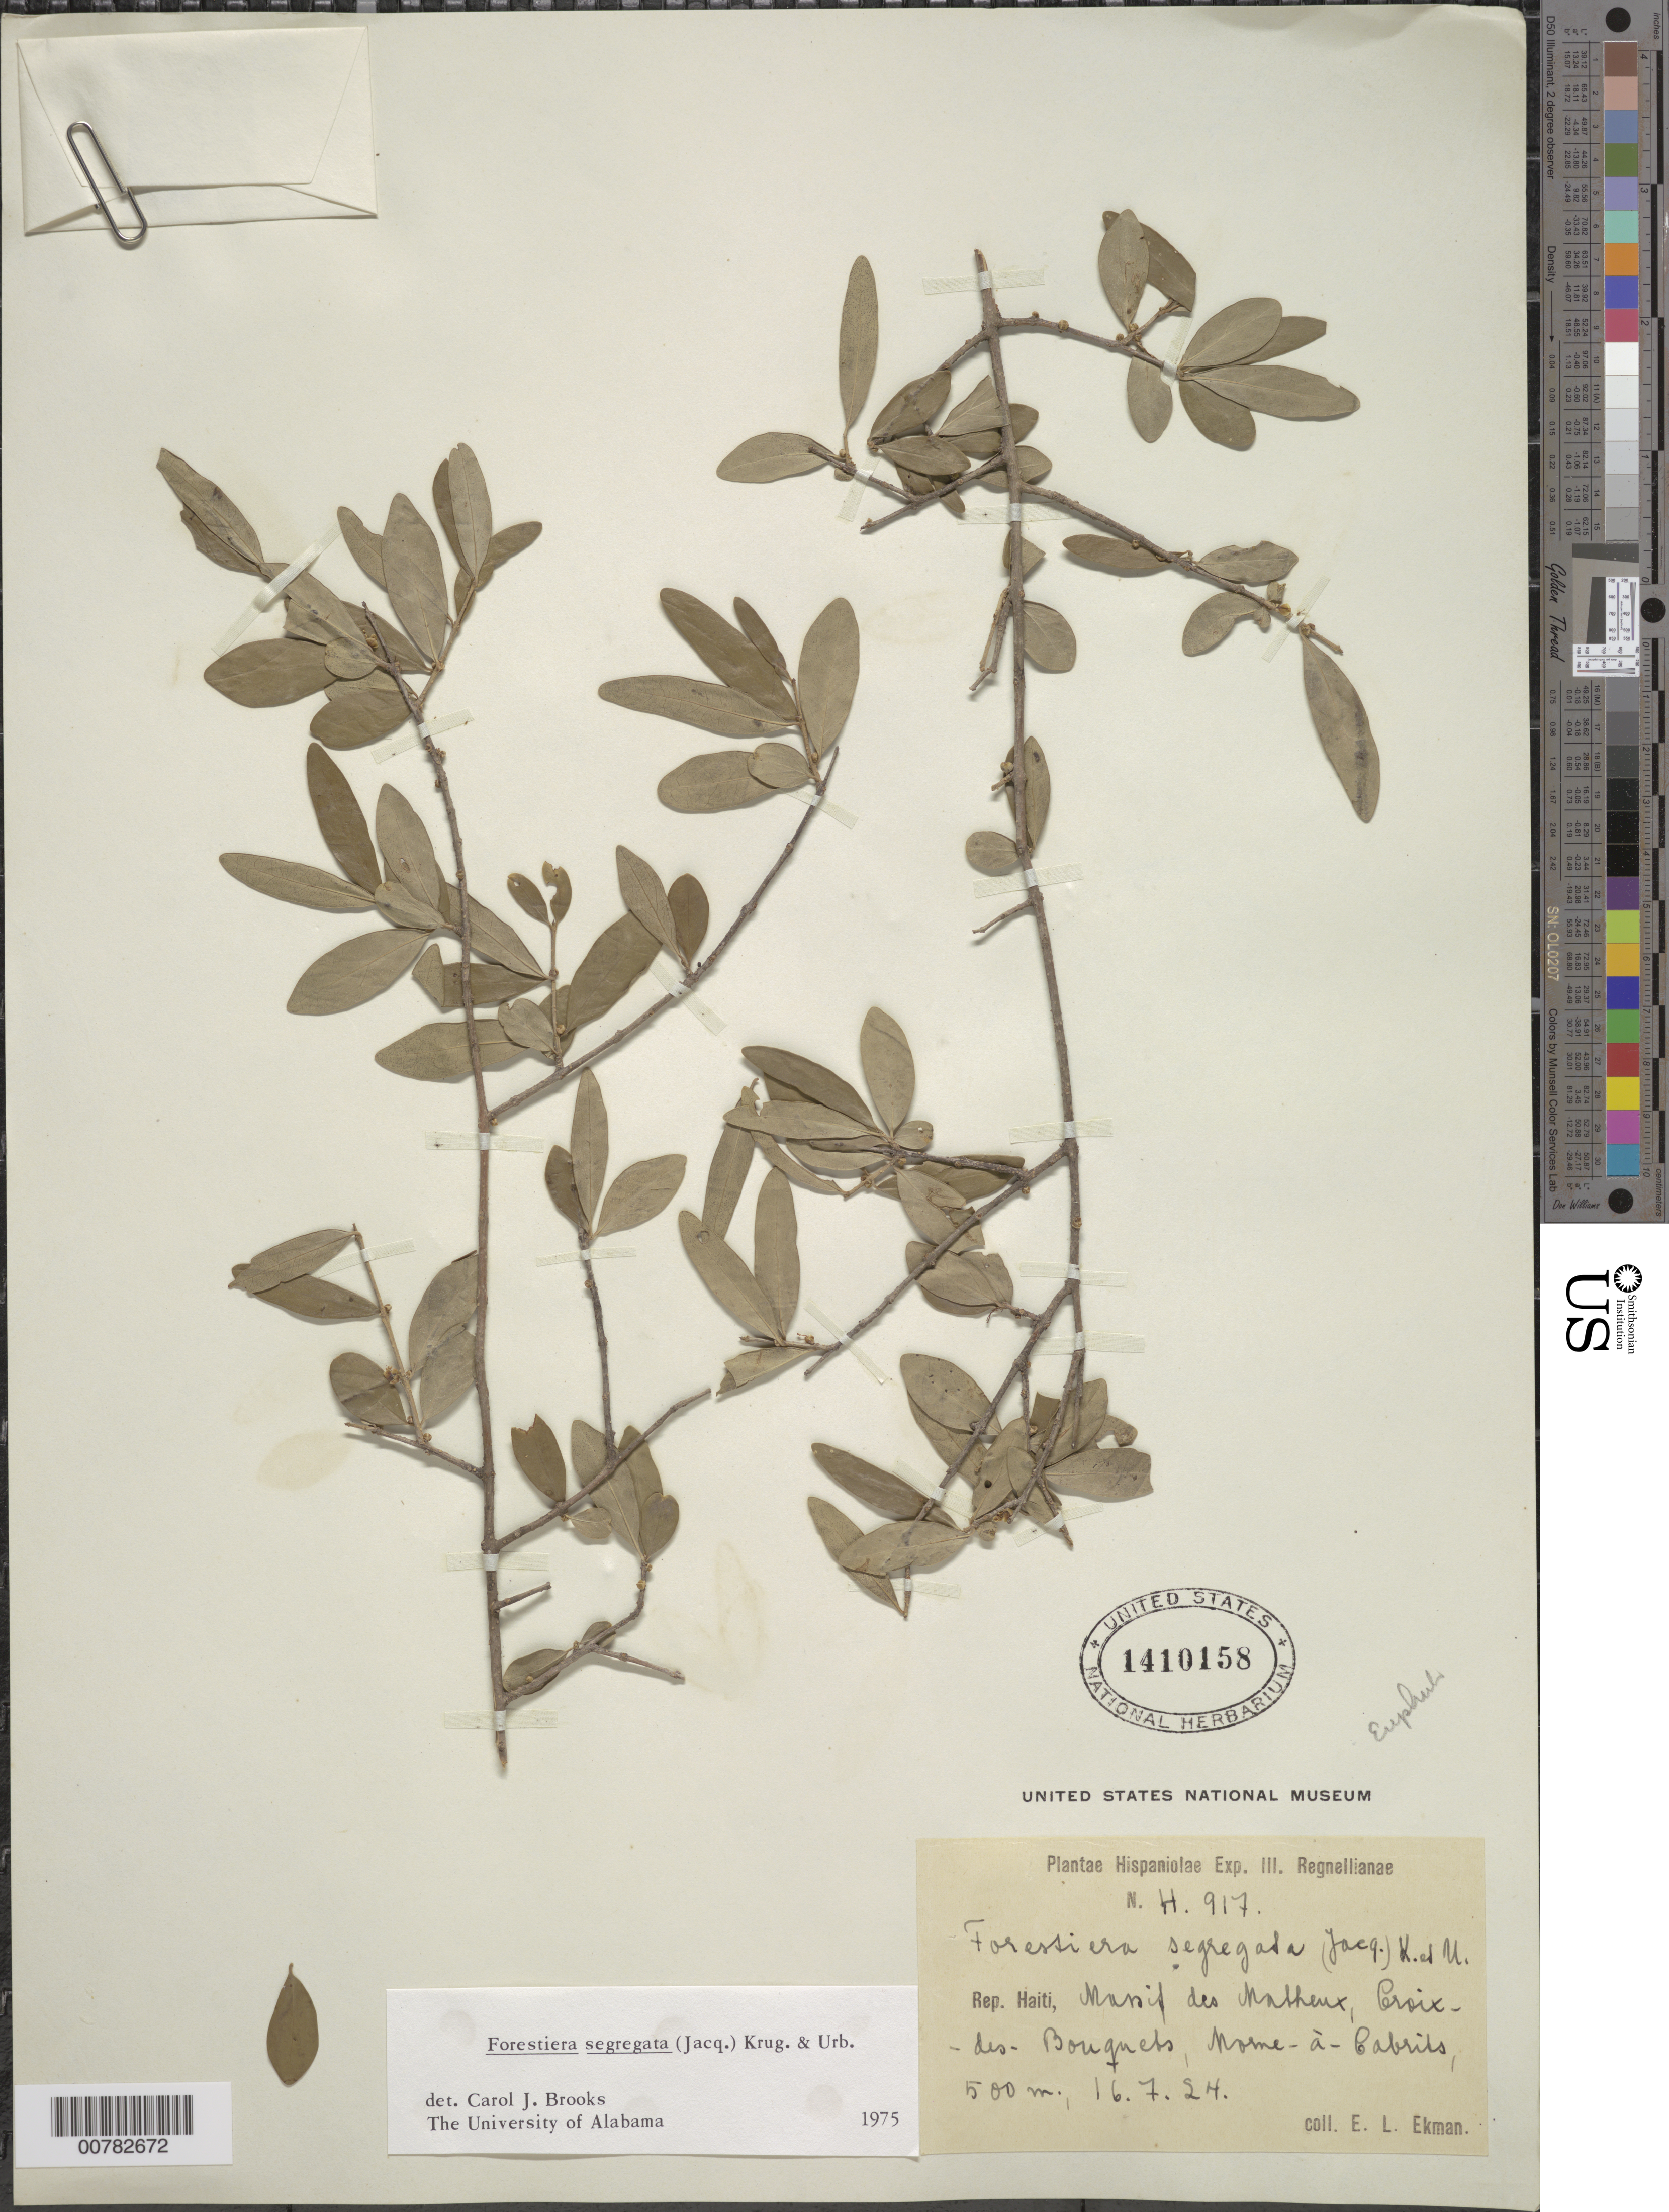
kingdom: Plantae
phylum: Tracheophyta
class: Magnoliopsida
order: Lamiales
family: Oleaceae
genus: Forestiera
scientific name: Forestiera segregata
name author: (Jacq.) Krug & Urb.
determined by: Brooks, Cecil J.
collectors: E. L. Ekman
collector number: H 917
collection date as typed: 16 Jul 1924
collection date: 1924-07-16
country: Haiti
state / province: Ouest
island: Hispaniola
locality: Massif des Matheux, Croix-des-Bouquets, Morne-à-Cabrits.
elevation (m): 500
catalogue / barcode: US 1410158